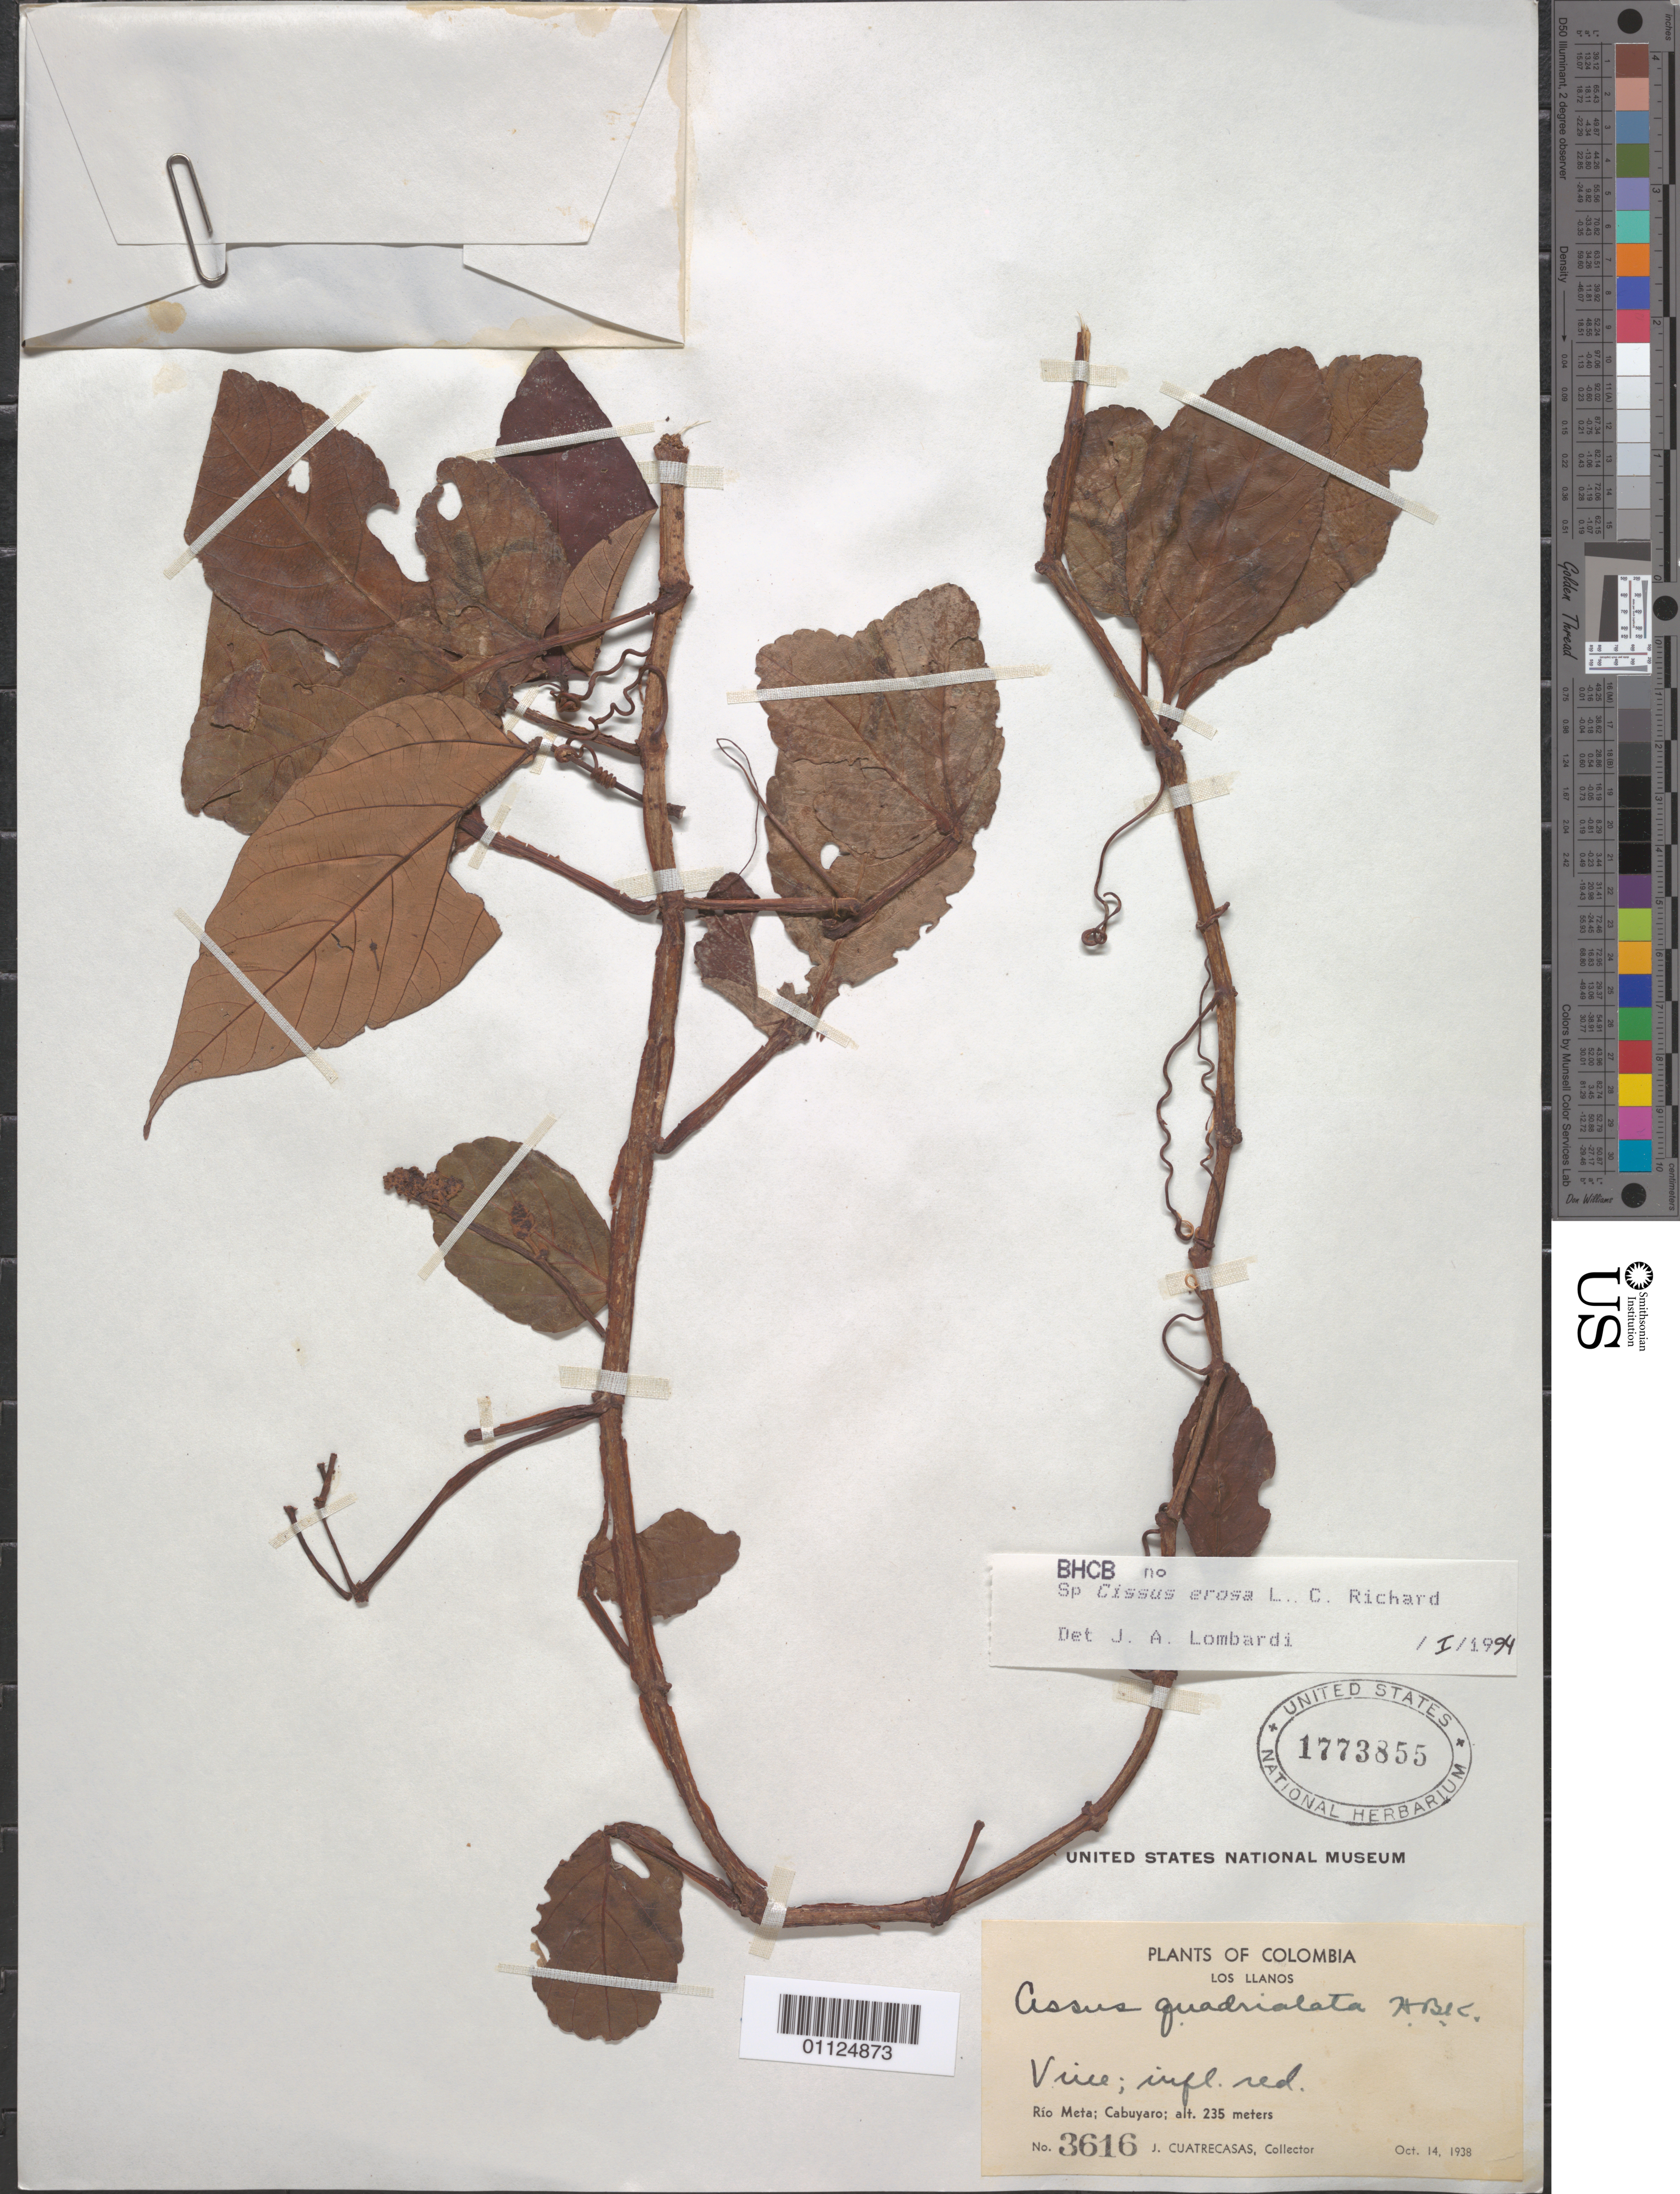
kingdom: Plantae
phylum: Tracheophyta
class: Magnoliopsida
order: Vitales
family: Vitaceae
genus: Cissus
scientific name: Cissus erosa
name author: Rich.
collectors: J. Cuatrecasas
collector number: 3616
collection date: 1938-10-14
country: Colombia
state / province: Los Llanos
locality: Rio Meta: Cabuyaro.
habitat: Vine.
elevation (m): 235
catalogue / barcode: US 1773855